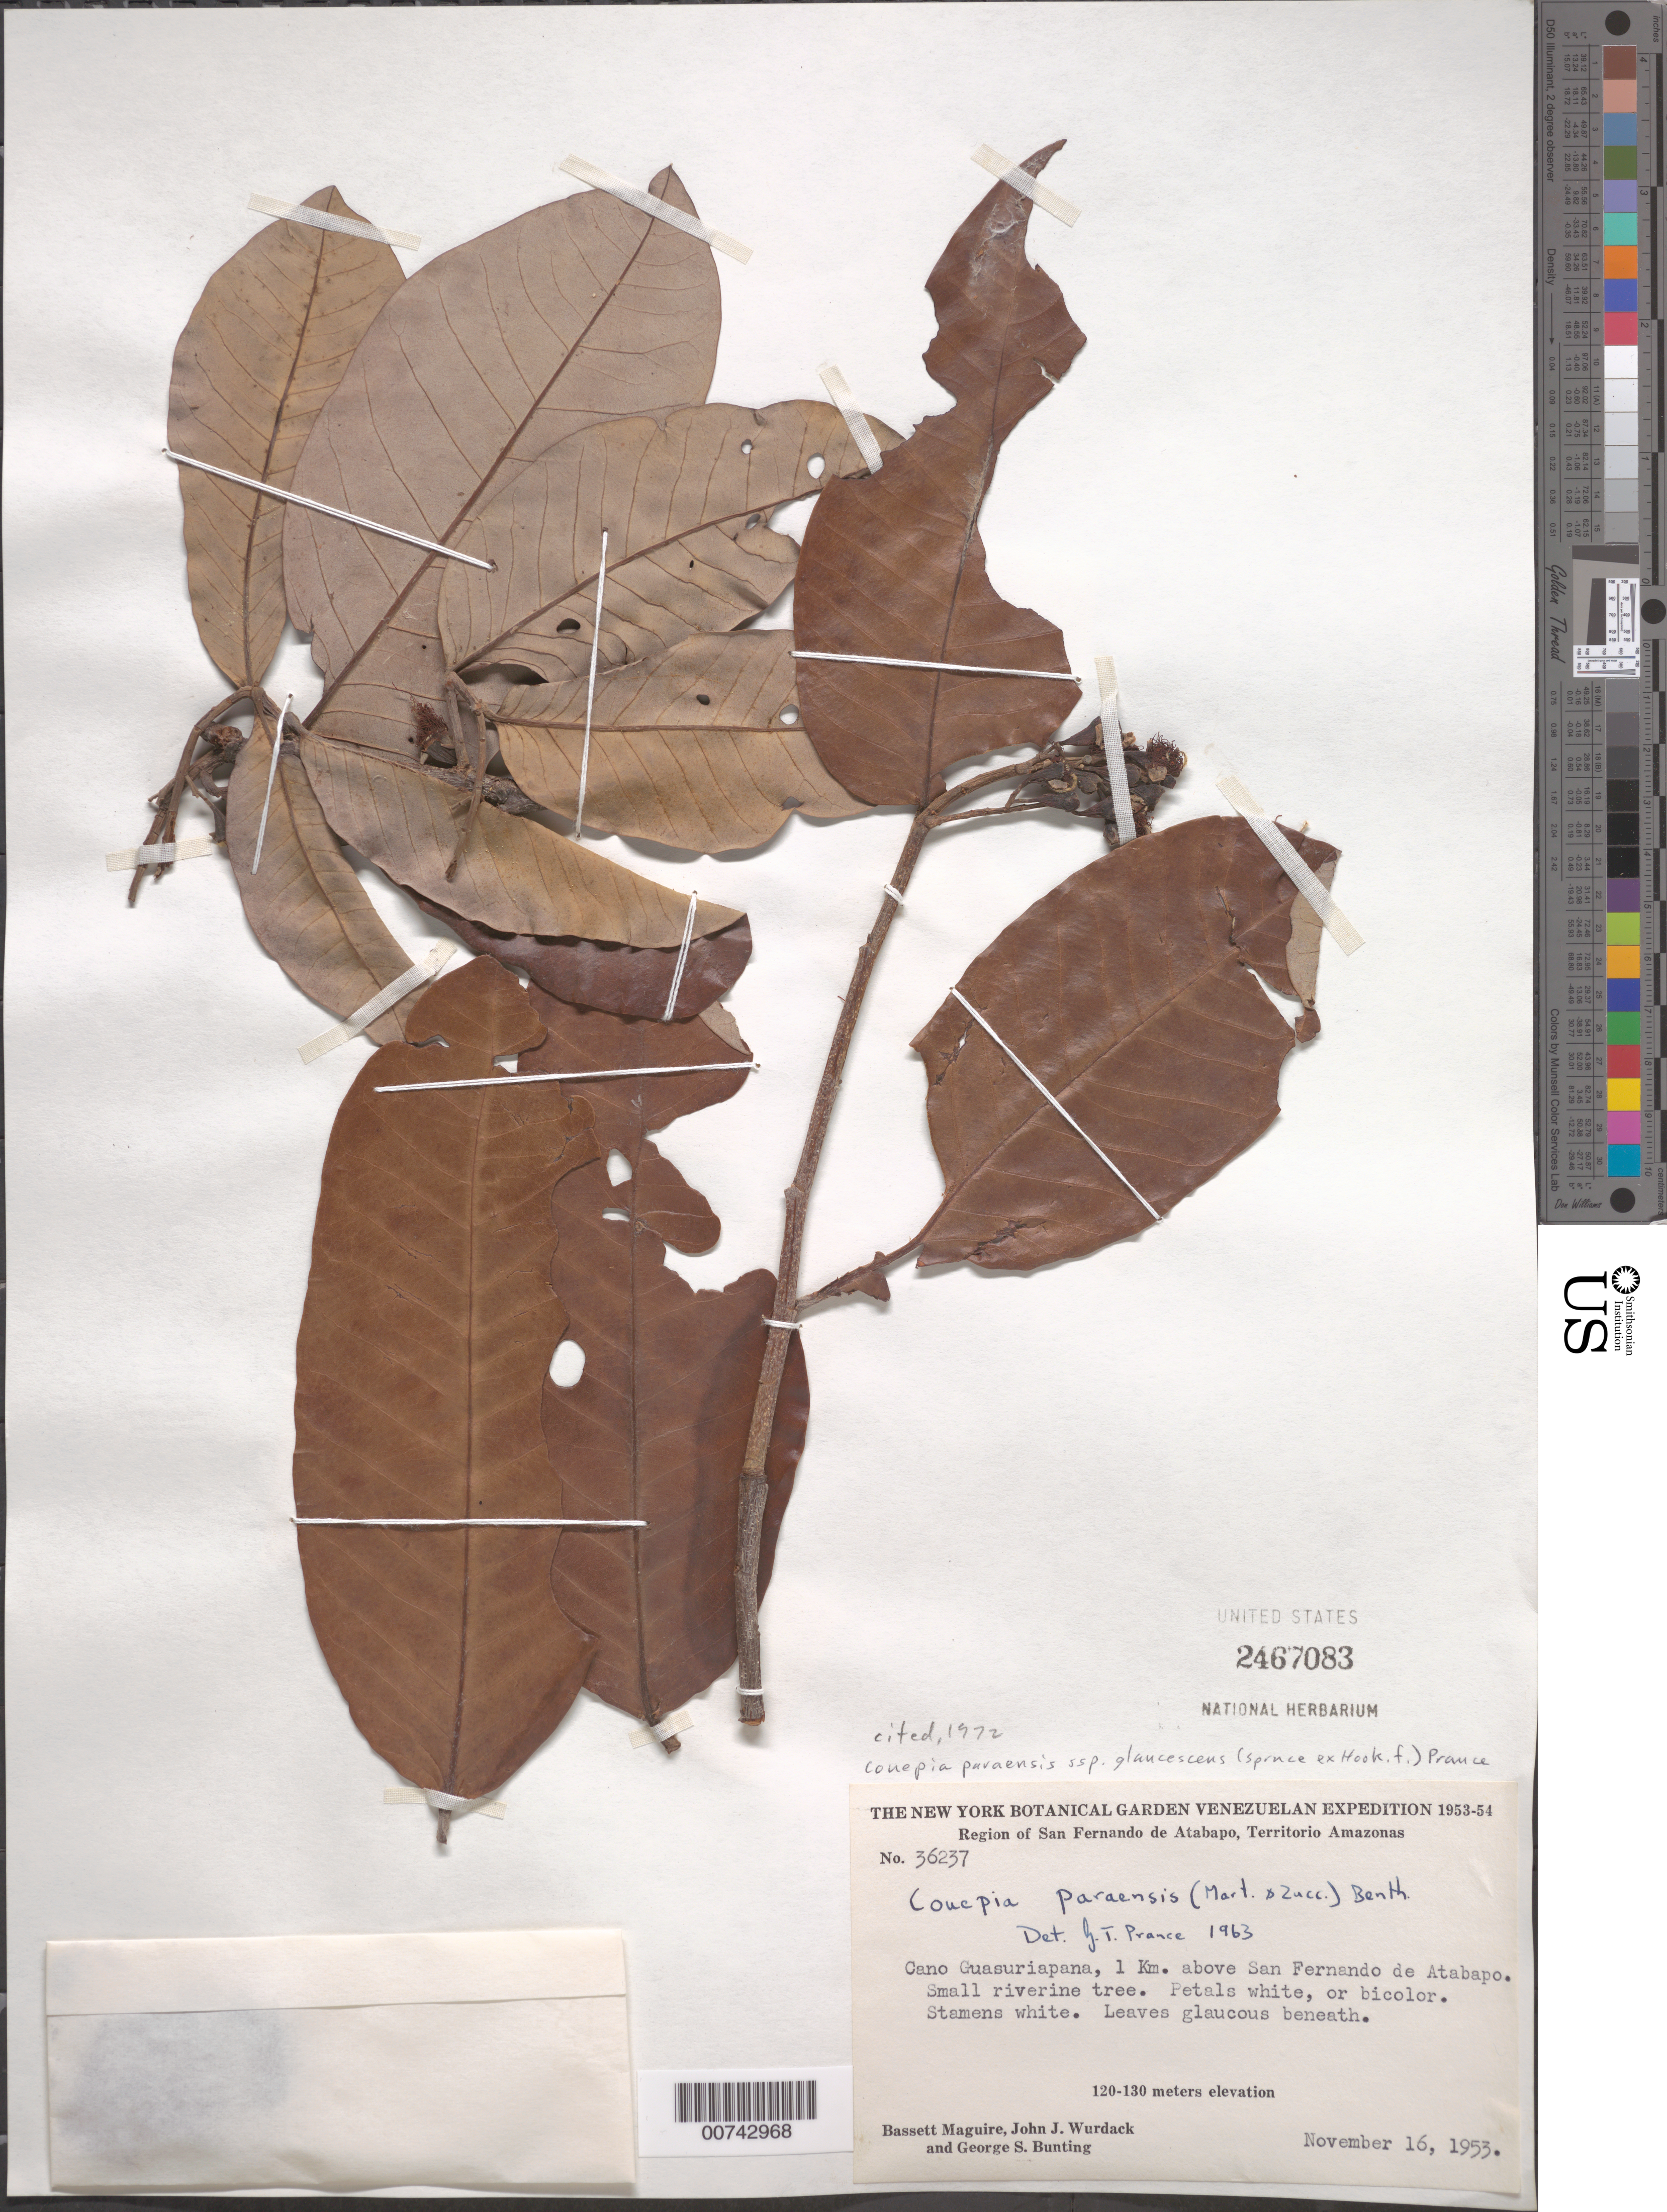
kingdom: Plantae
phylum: Tracheophyta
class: Magnoliopsida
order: Malpighiales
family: Chrysobalanaceae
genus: Couepia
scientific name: Couepia paraensis subsp. glaucescens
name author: (Spruce ex Hook. f.) Prance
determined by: Prance, G. T.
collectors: B. Maguire, J. J. Wurdack & G. S. Bunting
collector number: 36237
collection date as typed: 16-Nov-53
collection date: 1953-11-16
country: Venezuela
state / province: Amazonas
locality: Caño Guasuriapano, 1 km above San Fernando de Atabapo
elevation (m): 120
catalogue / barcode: US 2467083